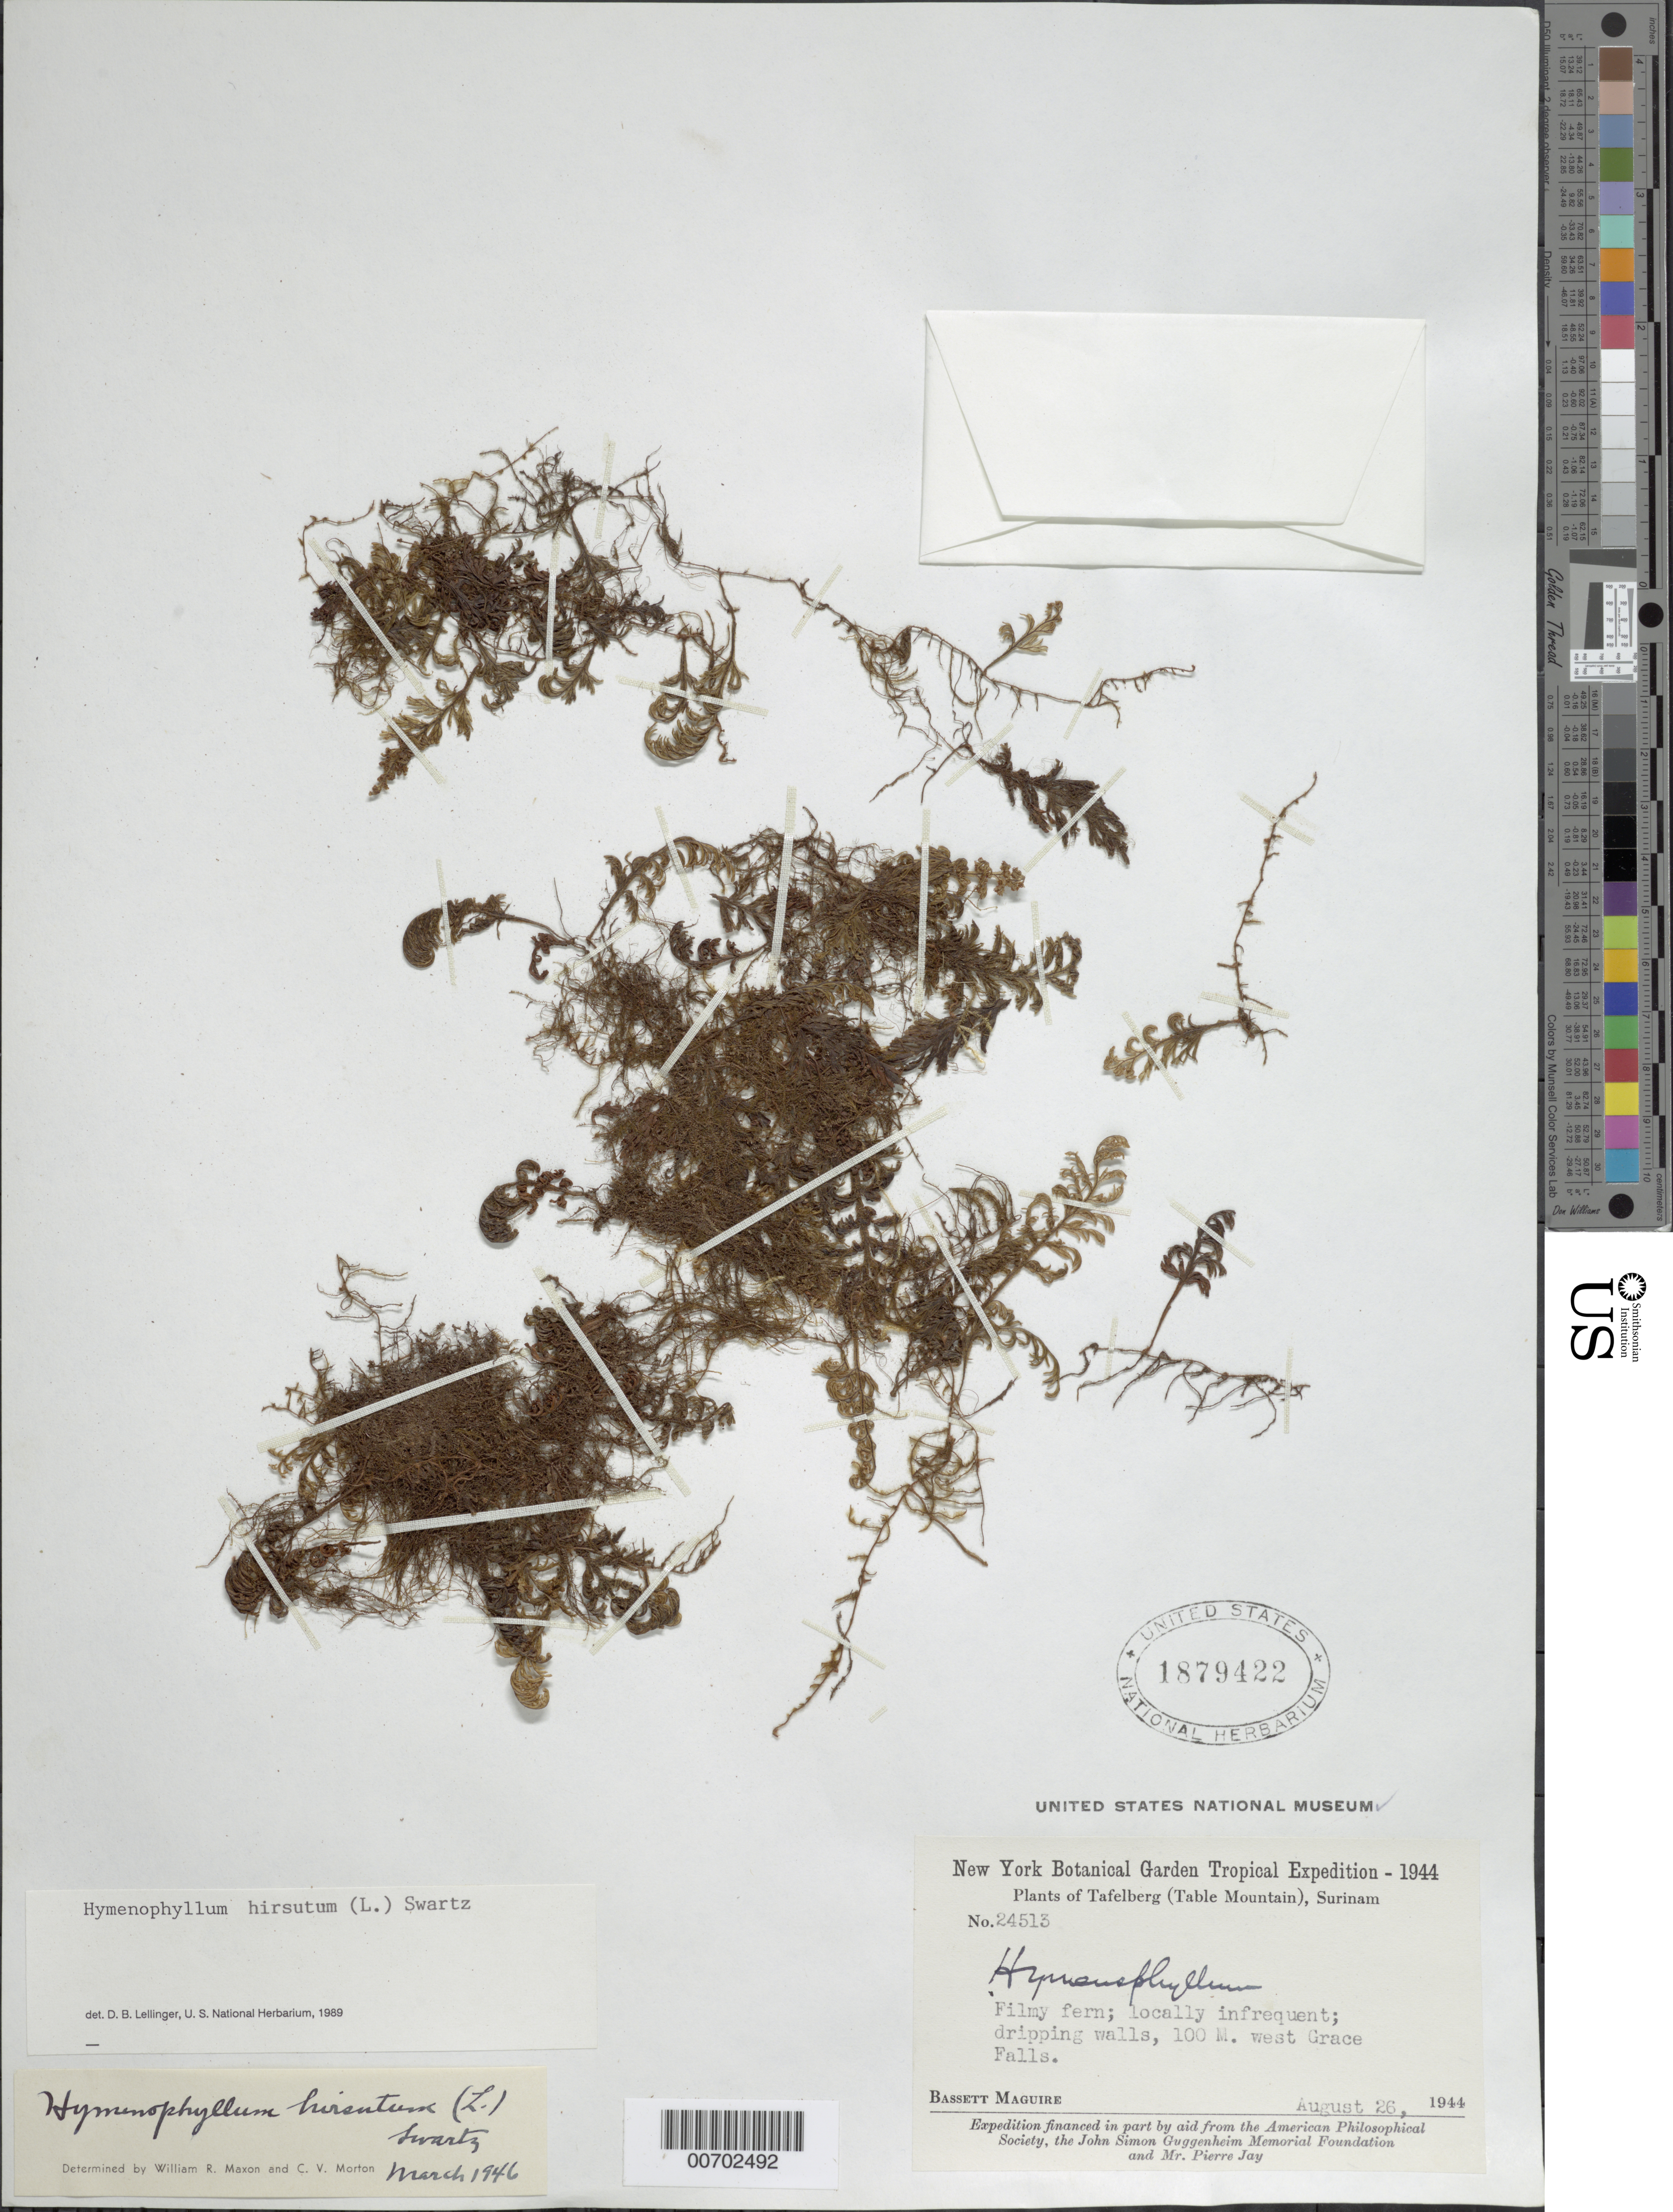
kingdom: Plantae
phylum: Tracheophyta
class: Polypodiopsida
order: Hymenophyllales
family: Hymenophyllaceae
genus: Hymenophyllum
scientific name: Hymenophyllum hirsutum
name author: (L.) Sw.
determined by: Lellinger, David B., (BOT), Smithsonian Institution - National Museum of Natural History (UNITED STATES)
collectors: B. Maguire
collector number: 24513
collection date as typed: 26-Aug-44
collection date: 1944-08-26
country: Suriname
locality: Tafelberg (Table Mountain), Grace Falls, 100 m W of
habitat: On dripping walls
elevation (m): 625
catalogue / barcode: US 1879422